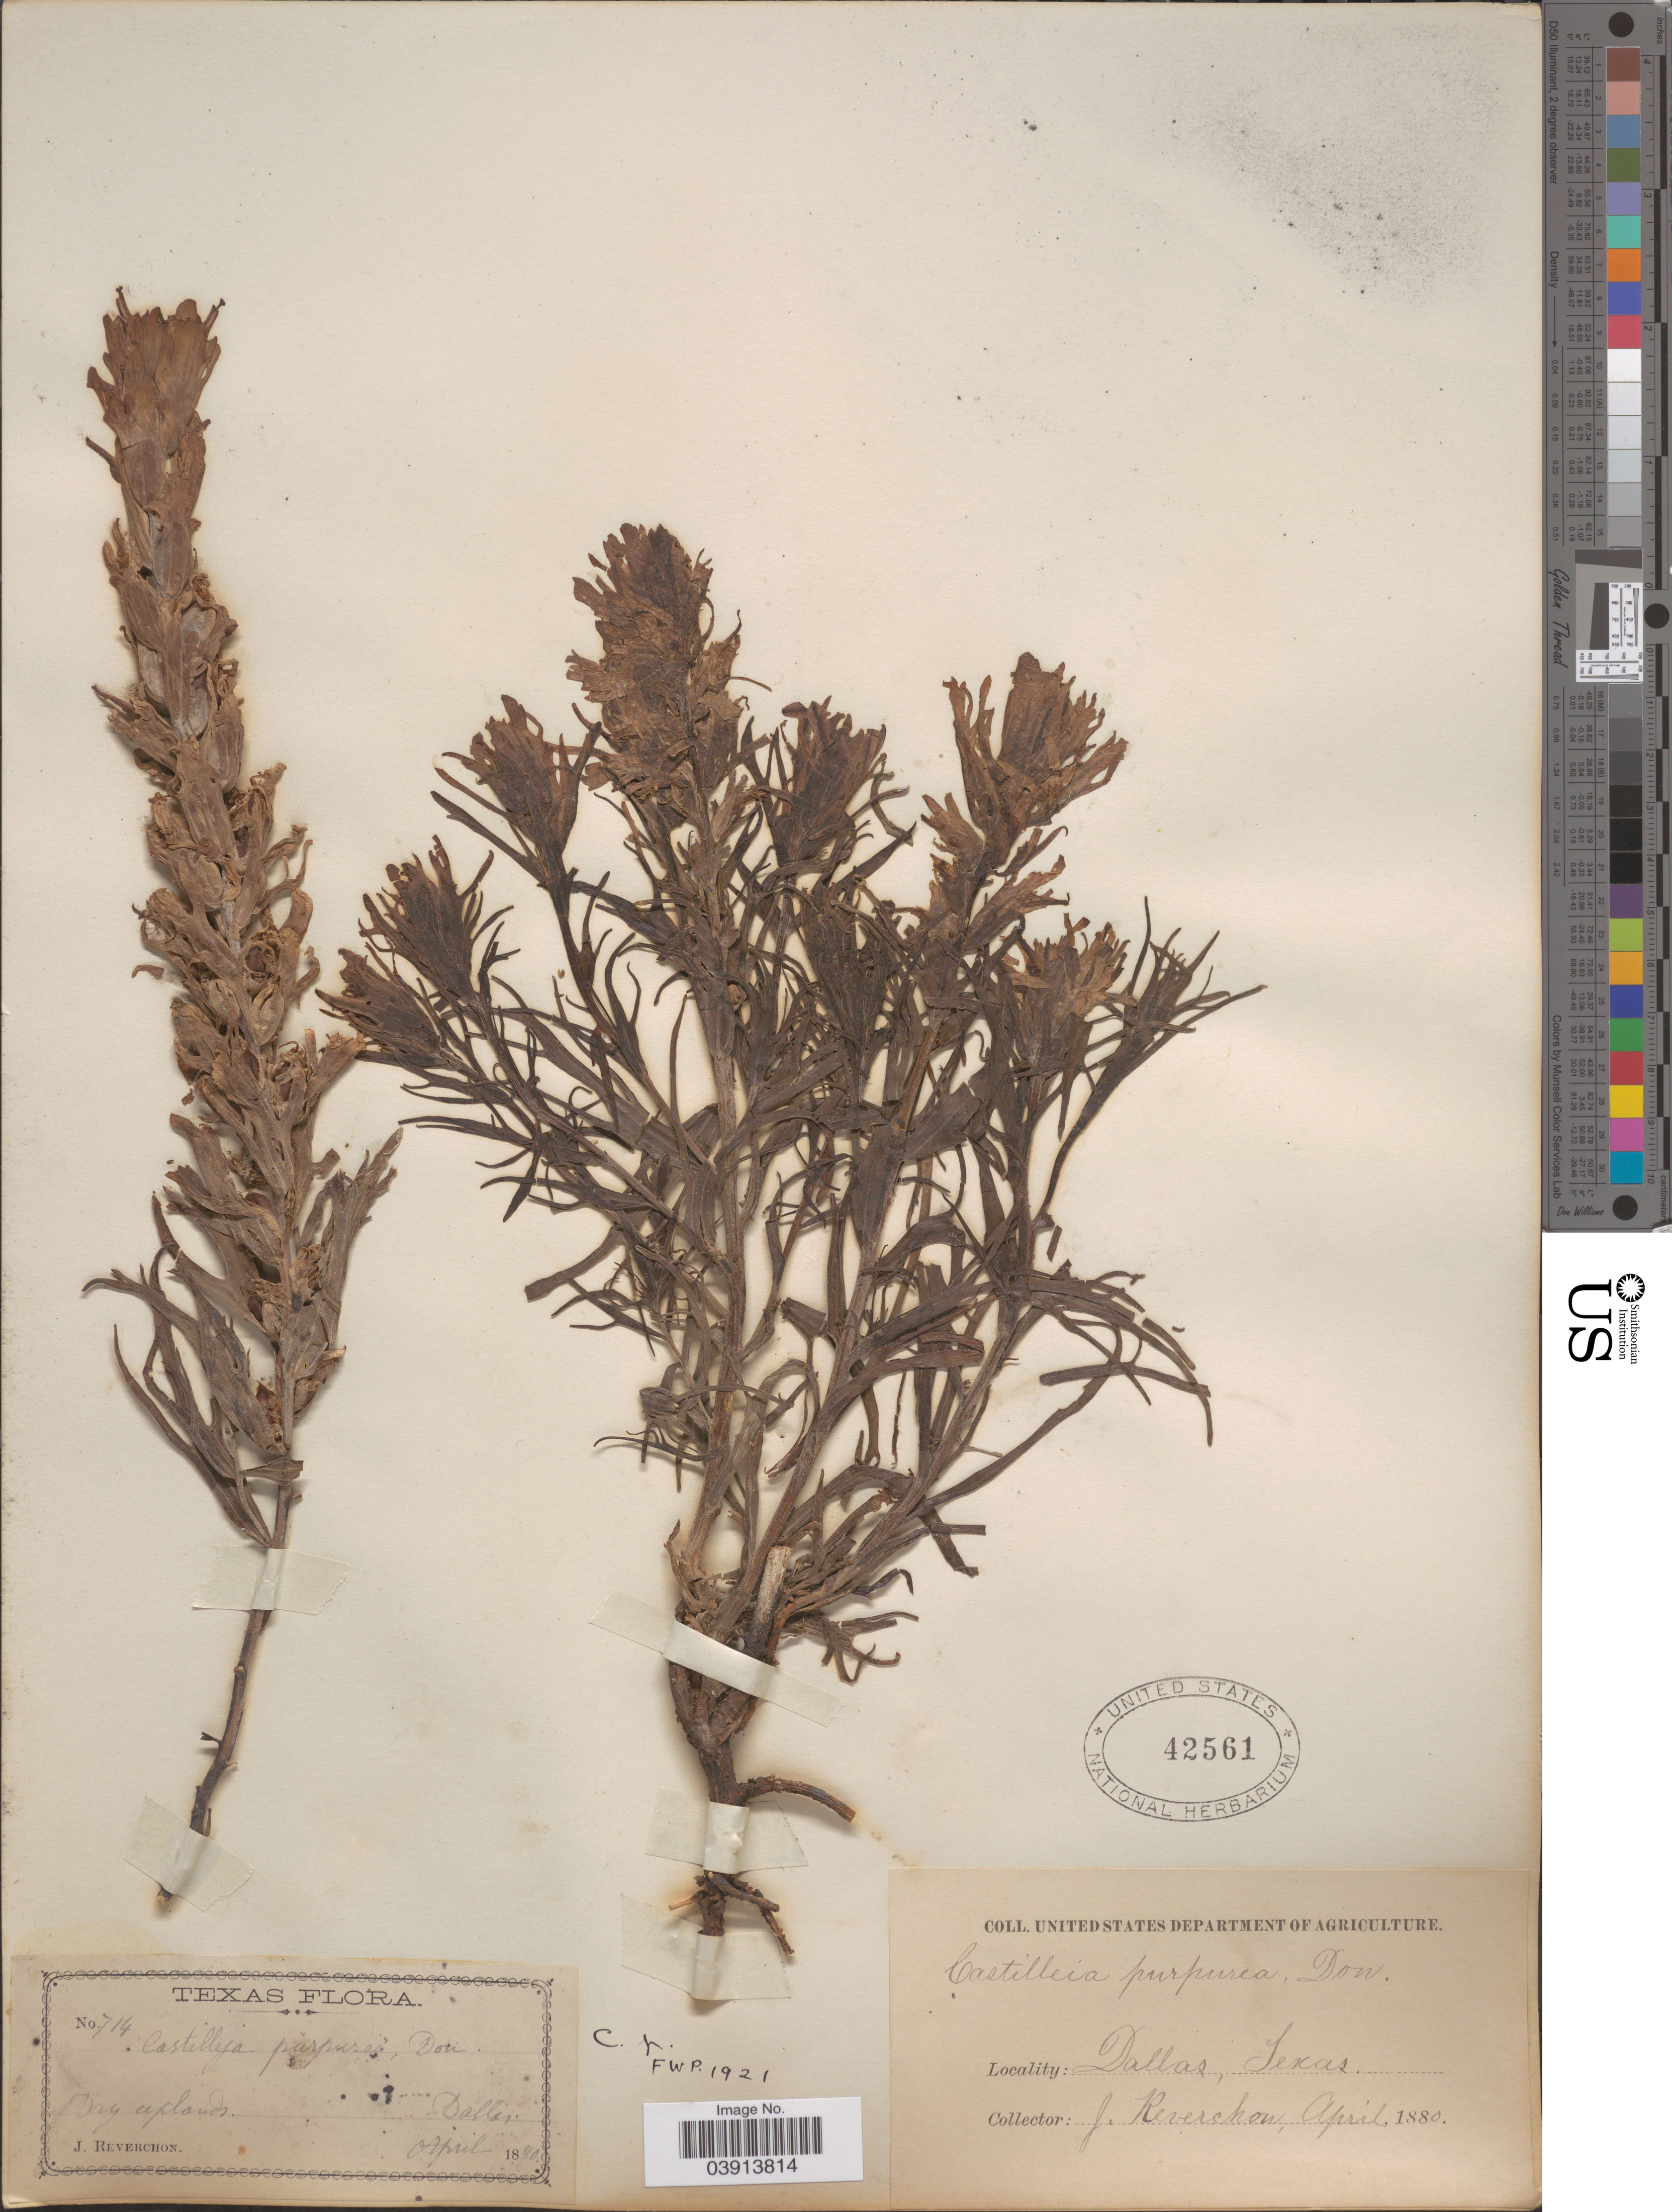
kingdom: Plantae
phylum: Tracheophyta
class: Magnoliopsida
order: Lamiales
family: Orobanchaceae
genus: Castilleja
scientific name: Castilleja purpurea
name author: (Nutt.) G. Don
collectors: J. Reverchon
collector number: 714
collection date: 1880-04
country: United States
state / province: Texas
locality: Dallas.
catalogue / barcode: US 42561